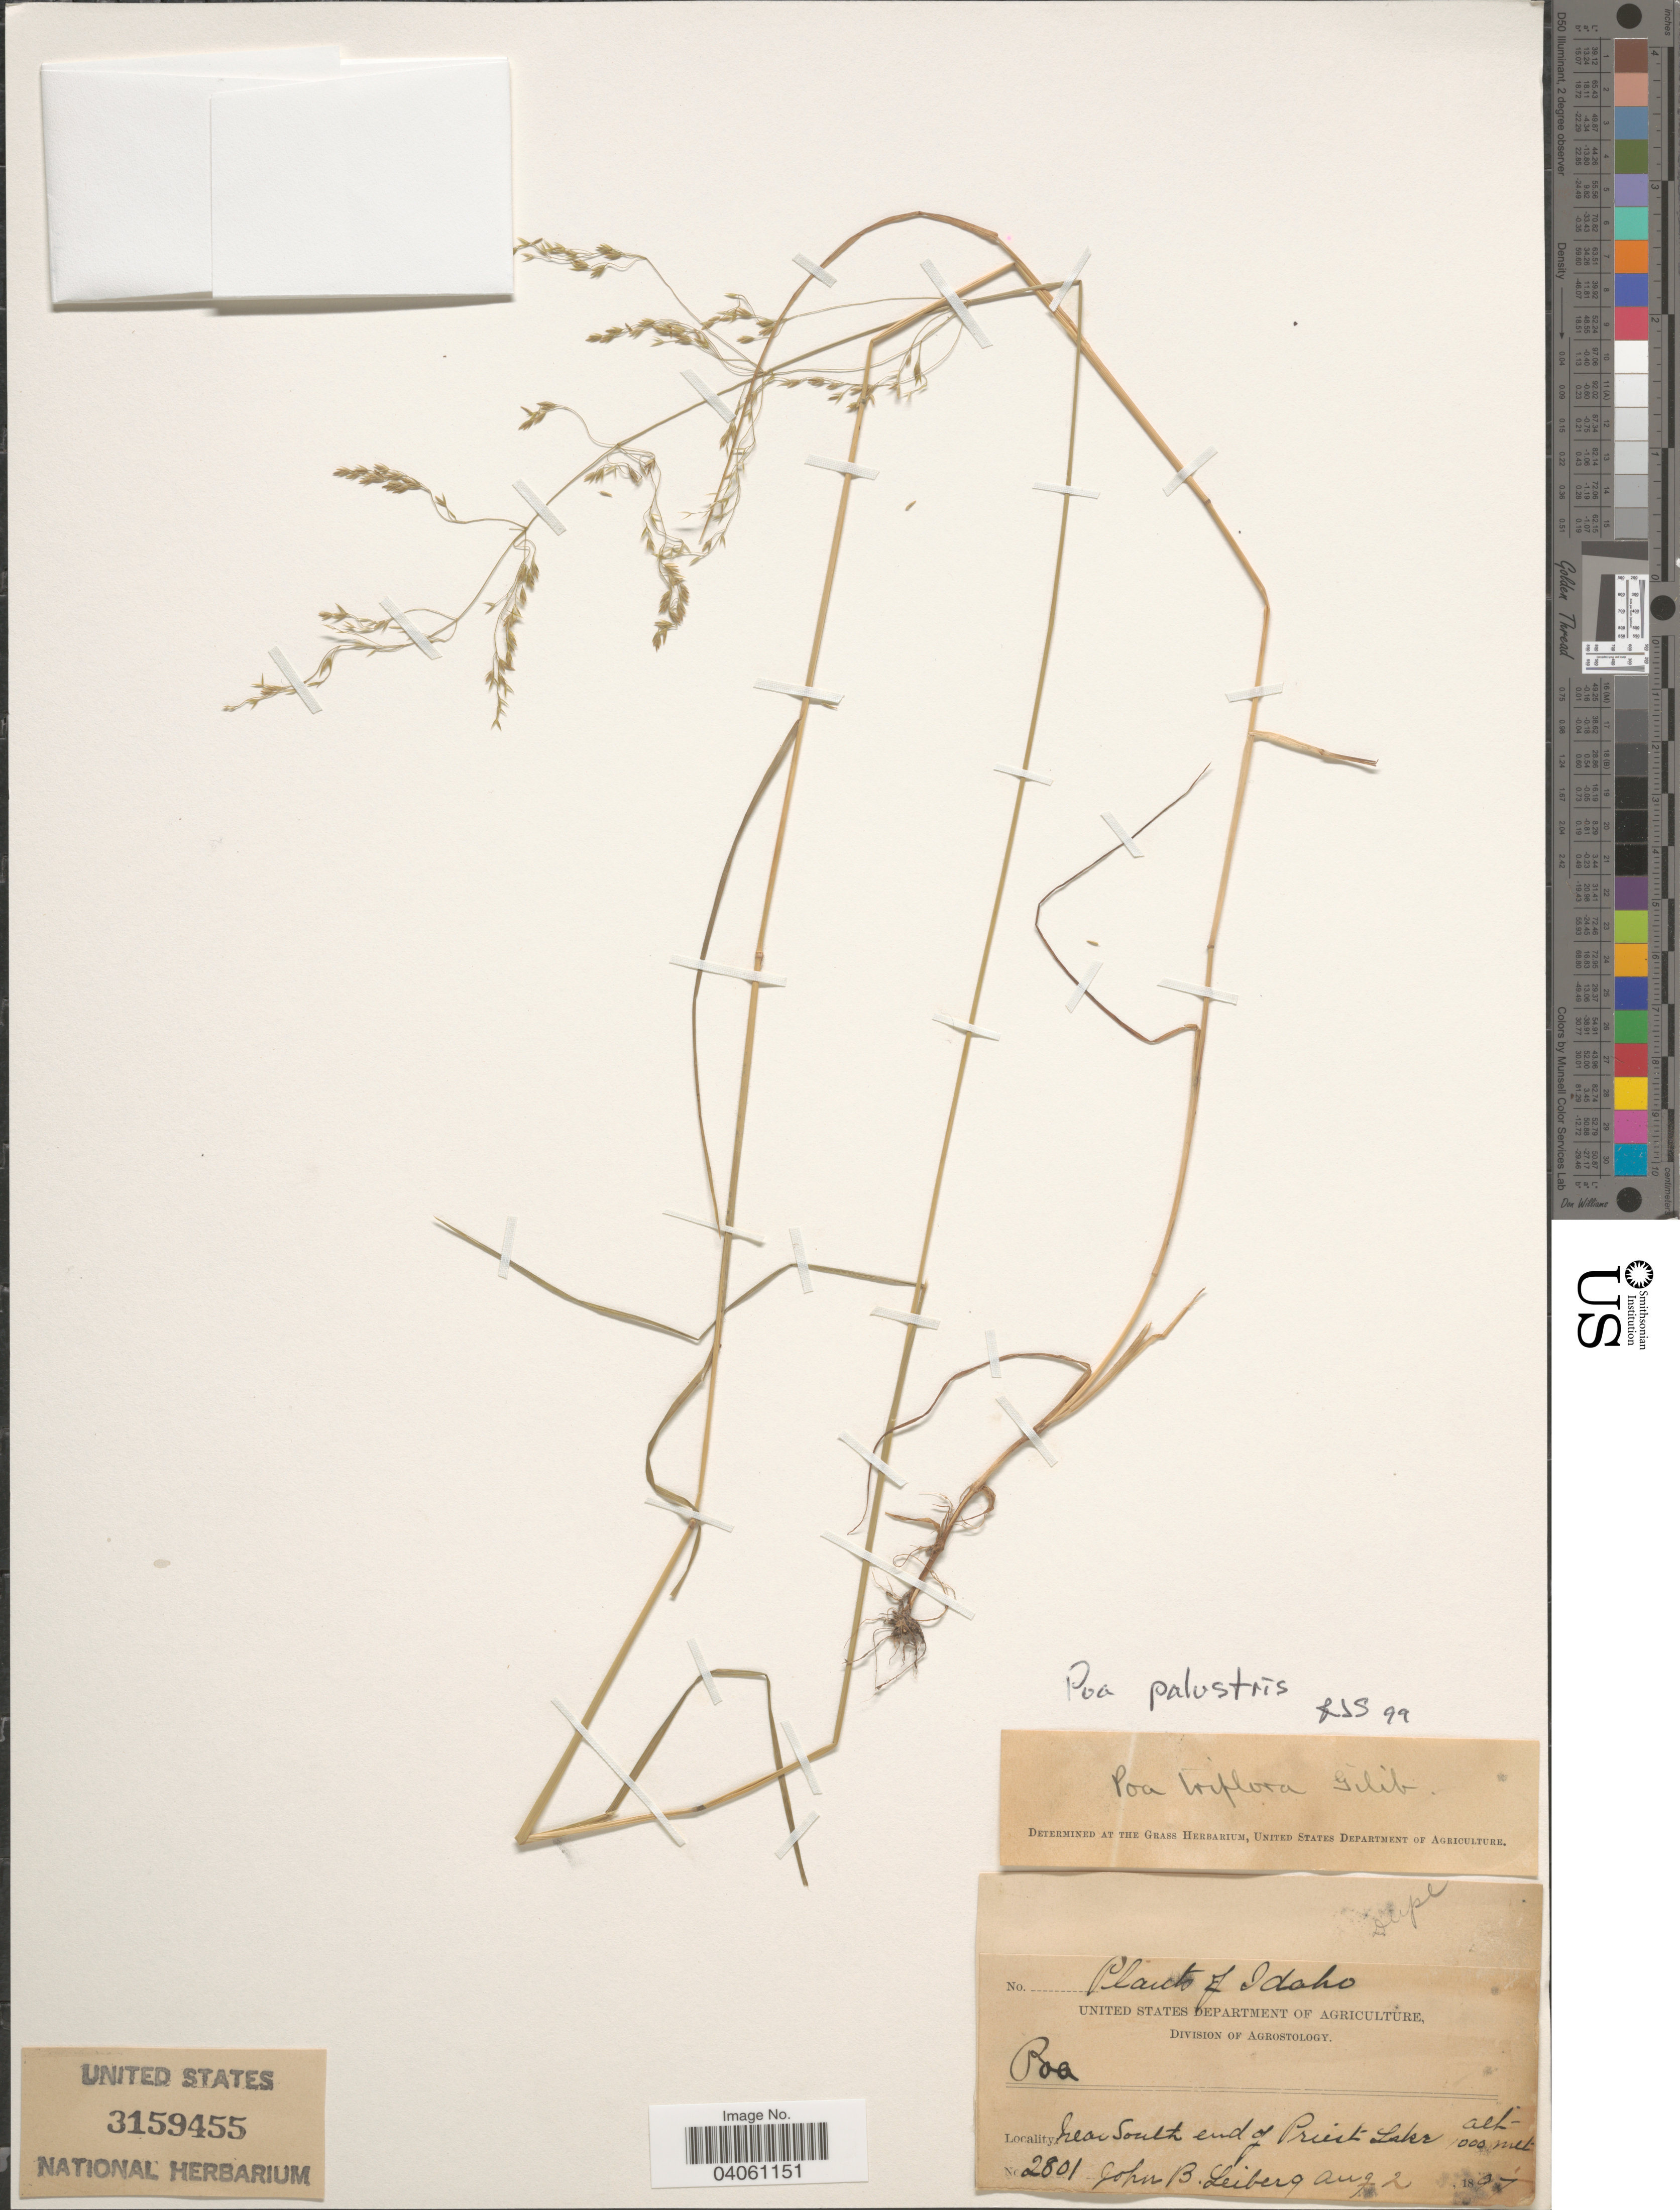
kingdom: Plantae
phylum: Tracheophyta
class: Liliopsida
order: Poales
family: Poaceae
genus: Poa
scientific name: Poa palustris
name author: L.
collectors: J. B. Leiberg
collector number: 2801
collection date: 1837-08-02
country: United States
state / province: Idaho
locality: Near South end of Priest Lake.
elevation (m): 1000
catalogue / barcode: US 3159455